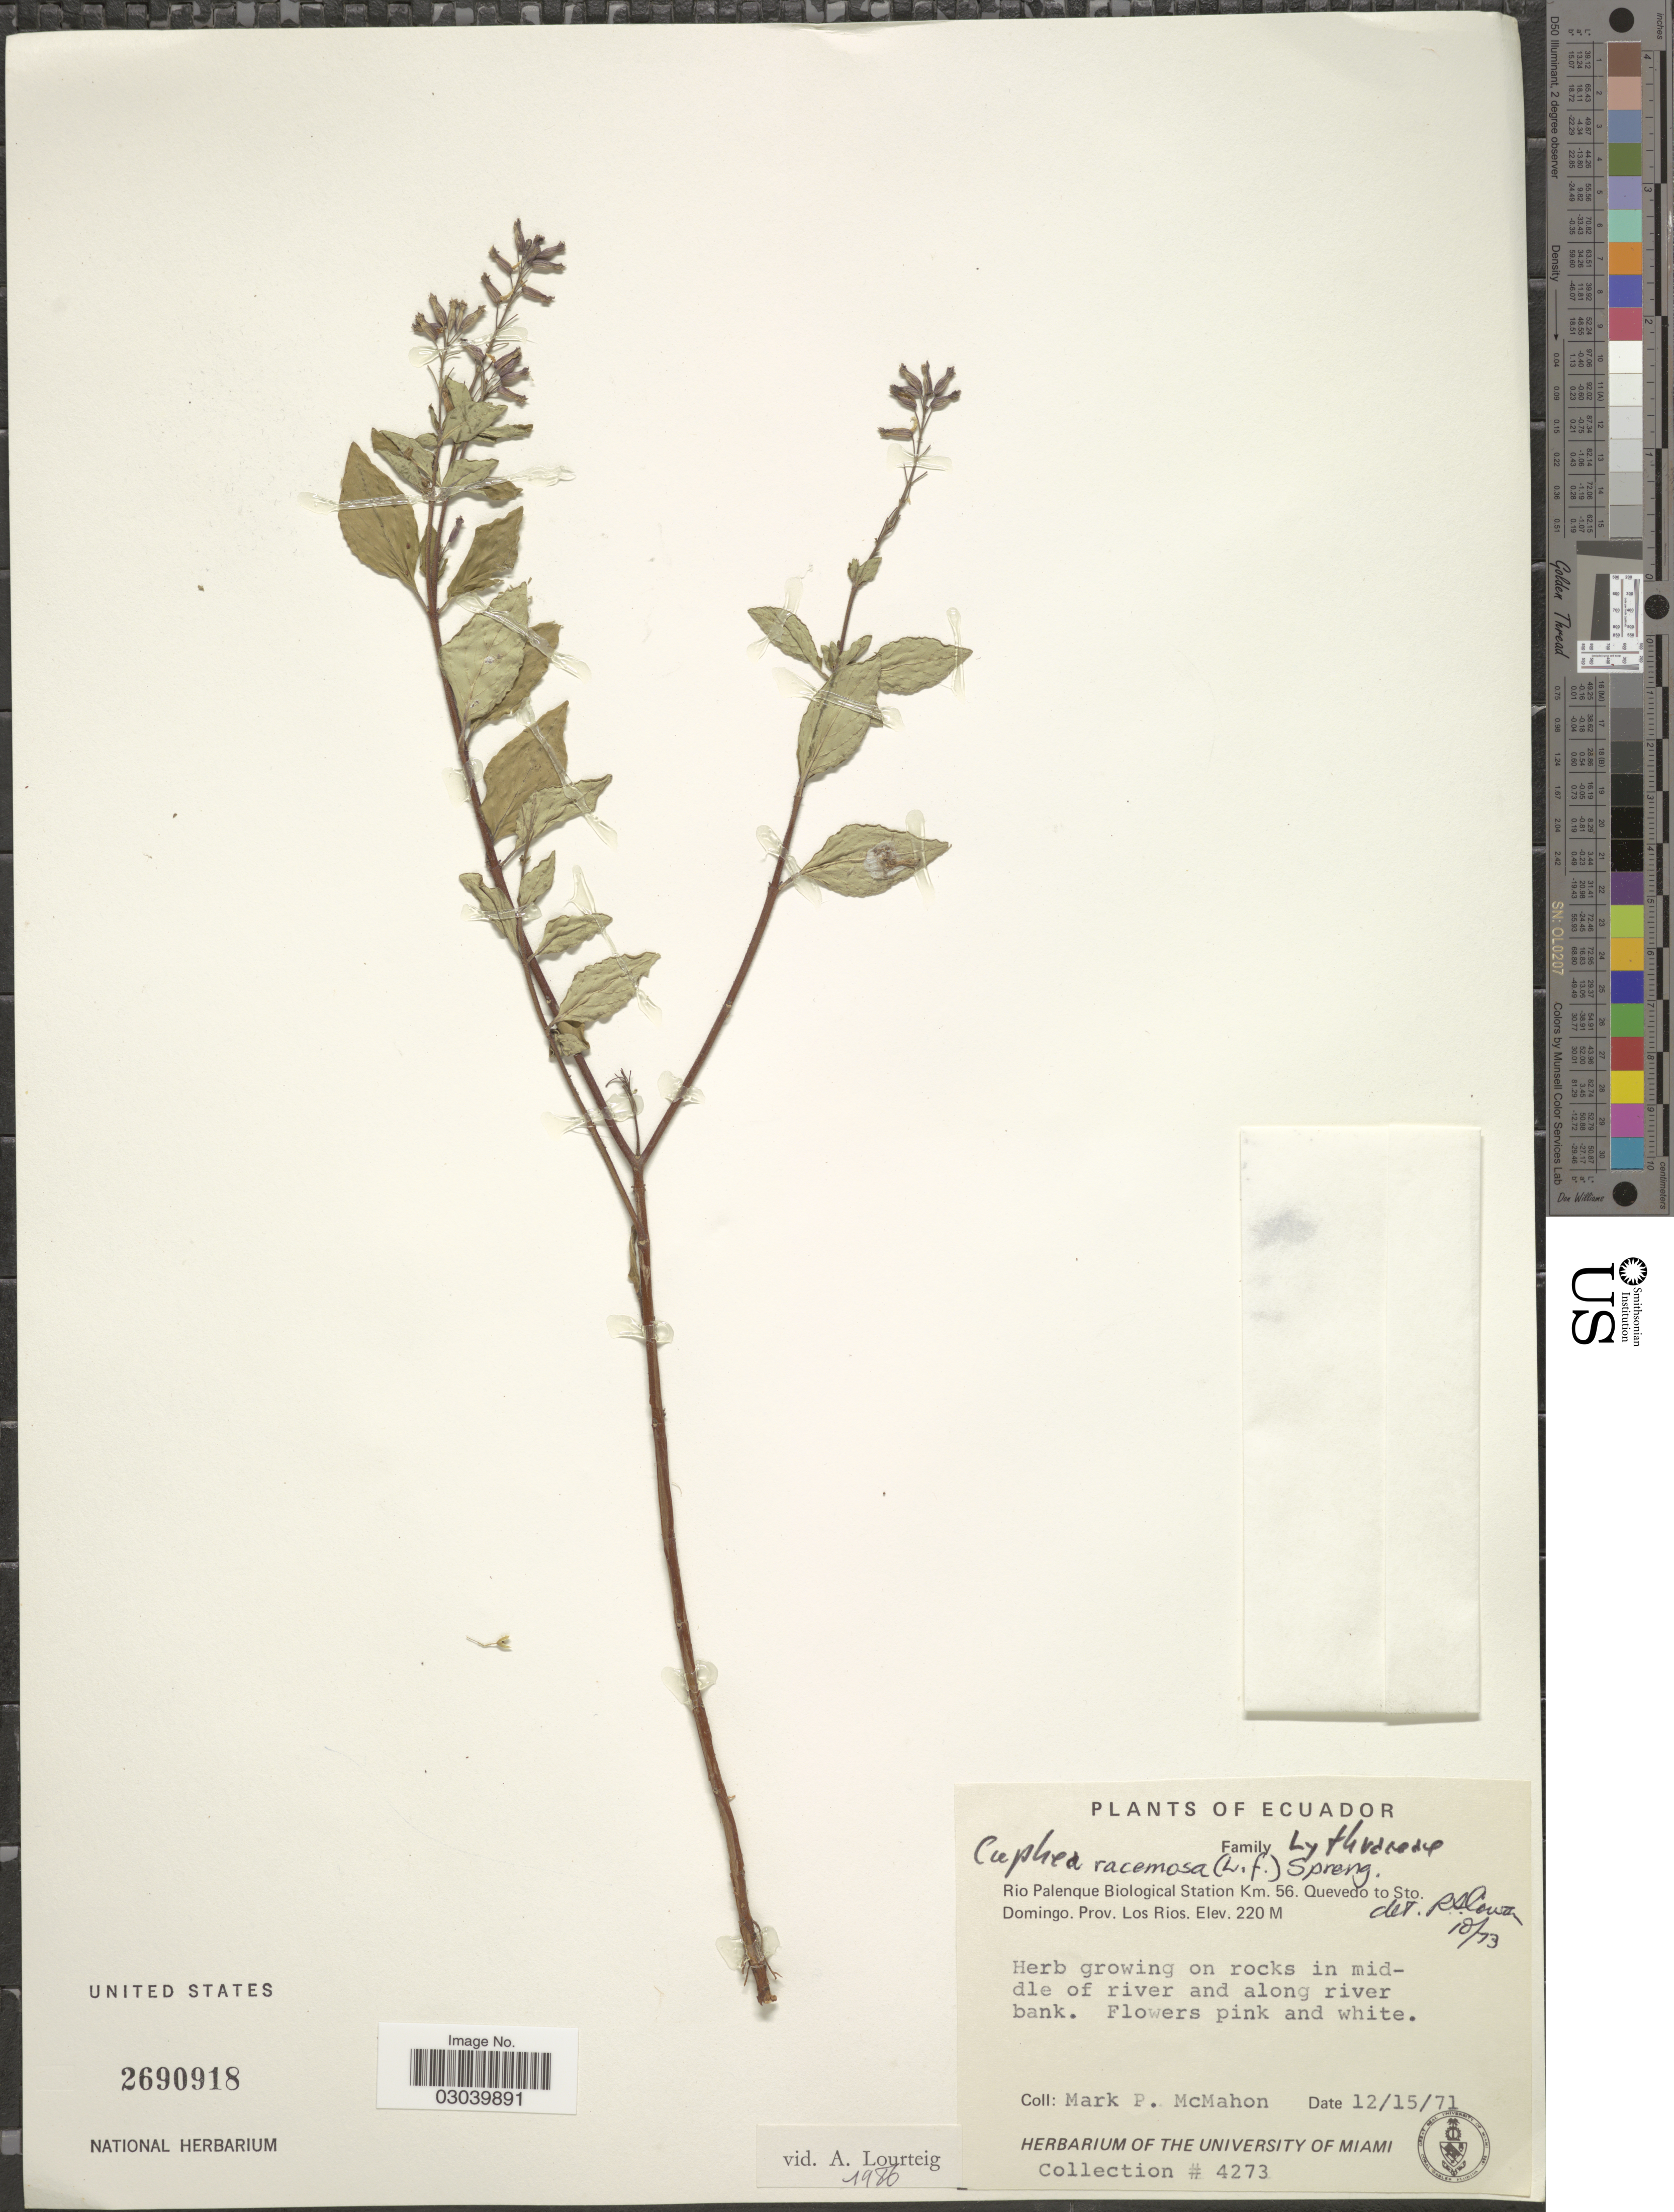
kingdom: Plantae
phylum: Tracheophyta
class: Magnoliopsida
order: Myrtales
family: Lythraceae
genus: Cuphea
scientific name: Cuphea racemosa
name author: (L. f.) Spreng.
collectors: M. McMahon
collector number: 4273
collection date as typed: Transcribed d/m/y: 15/12/71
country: Ecuador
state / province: Los Ríos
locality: Rio Palenque Biological Station Km. 56. Quevedo to Sto. Domingo.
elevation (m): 220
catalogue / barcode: US 2690918